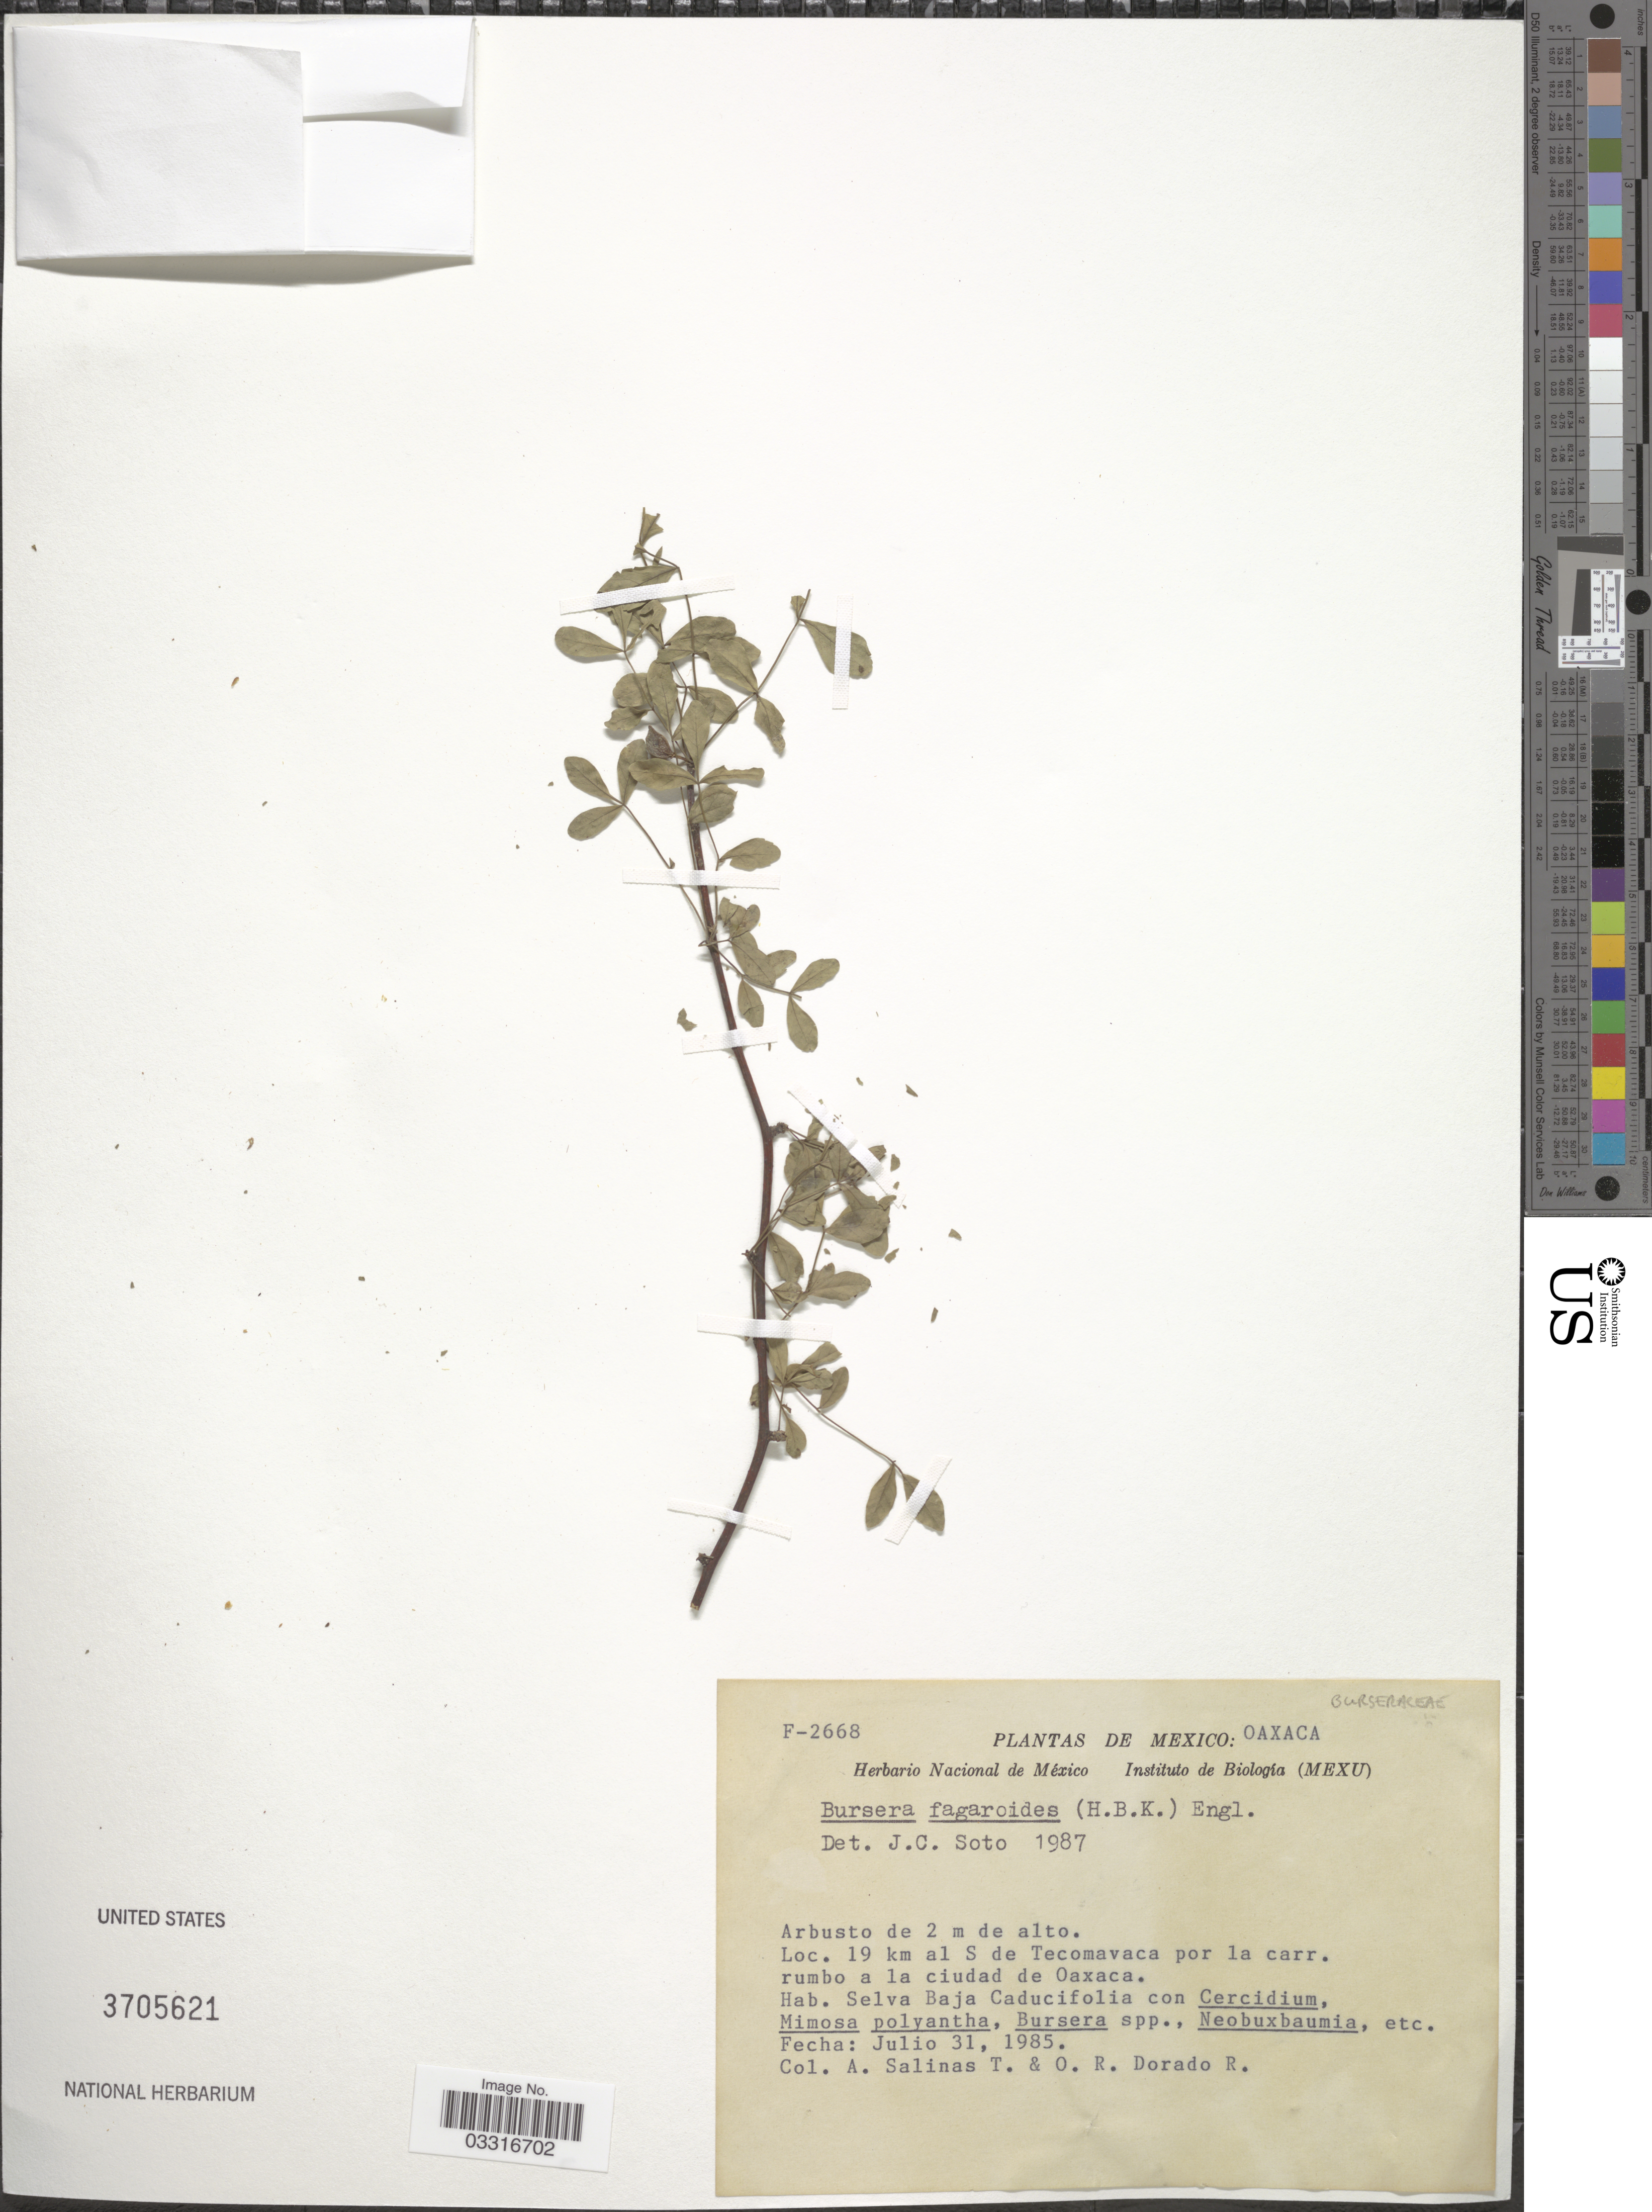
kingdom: Plantae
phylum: Tracheophyta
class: Magnoliopsida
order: Sapindales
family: Burseraceae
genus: Bursera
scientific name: Bursera fagaroides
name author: (Kunth) Engl.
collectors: A. Salinas T. & O. Dorado R.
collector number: F-2668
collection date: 1985-07-31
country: Mexico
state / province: Oaxaca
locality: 19 km al S de Texomavaca por la carr. rumbo a la ciudad de Oaxaca.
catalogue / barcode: US 3705621